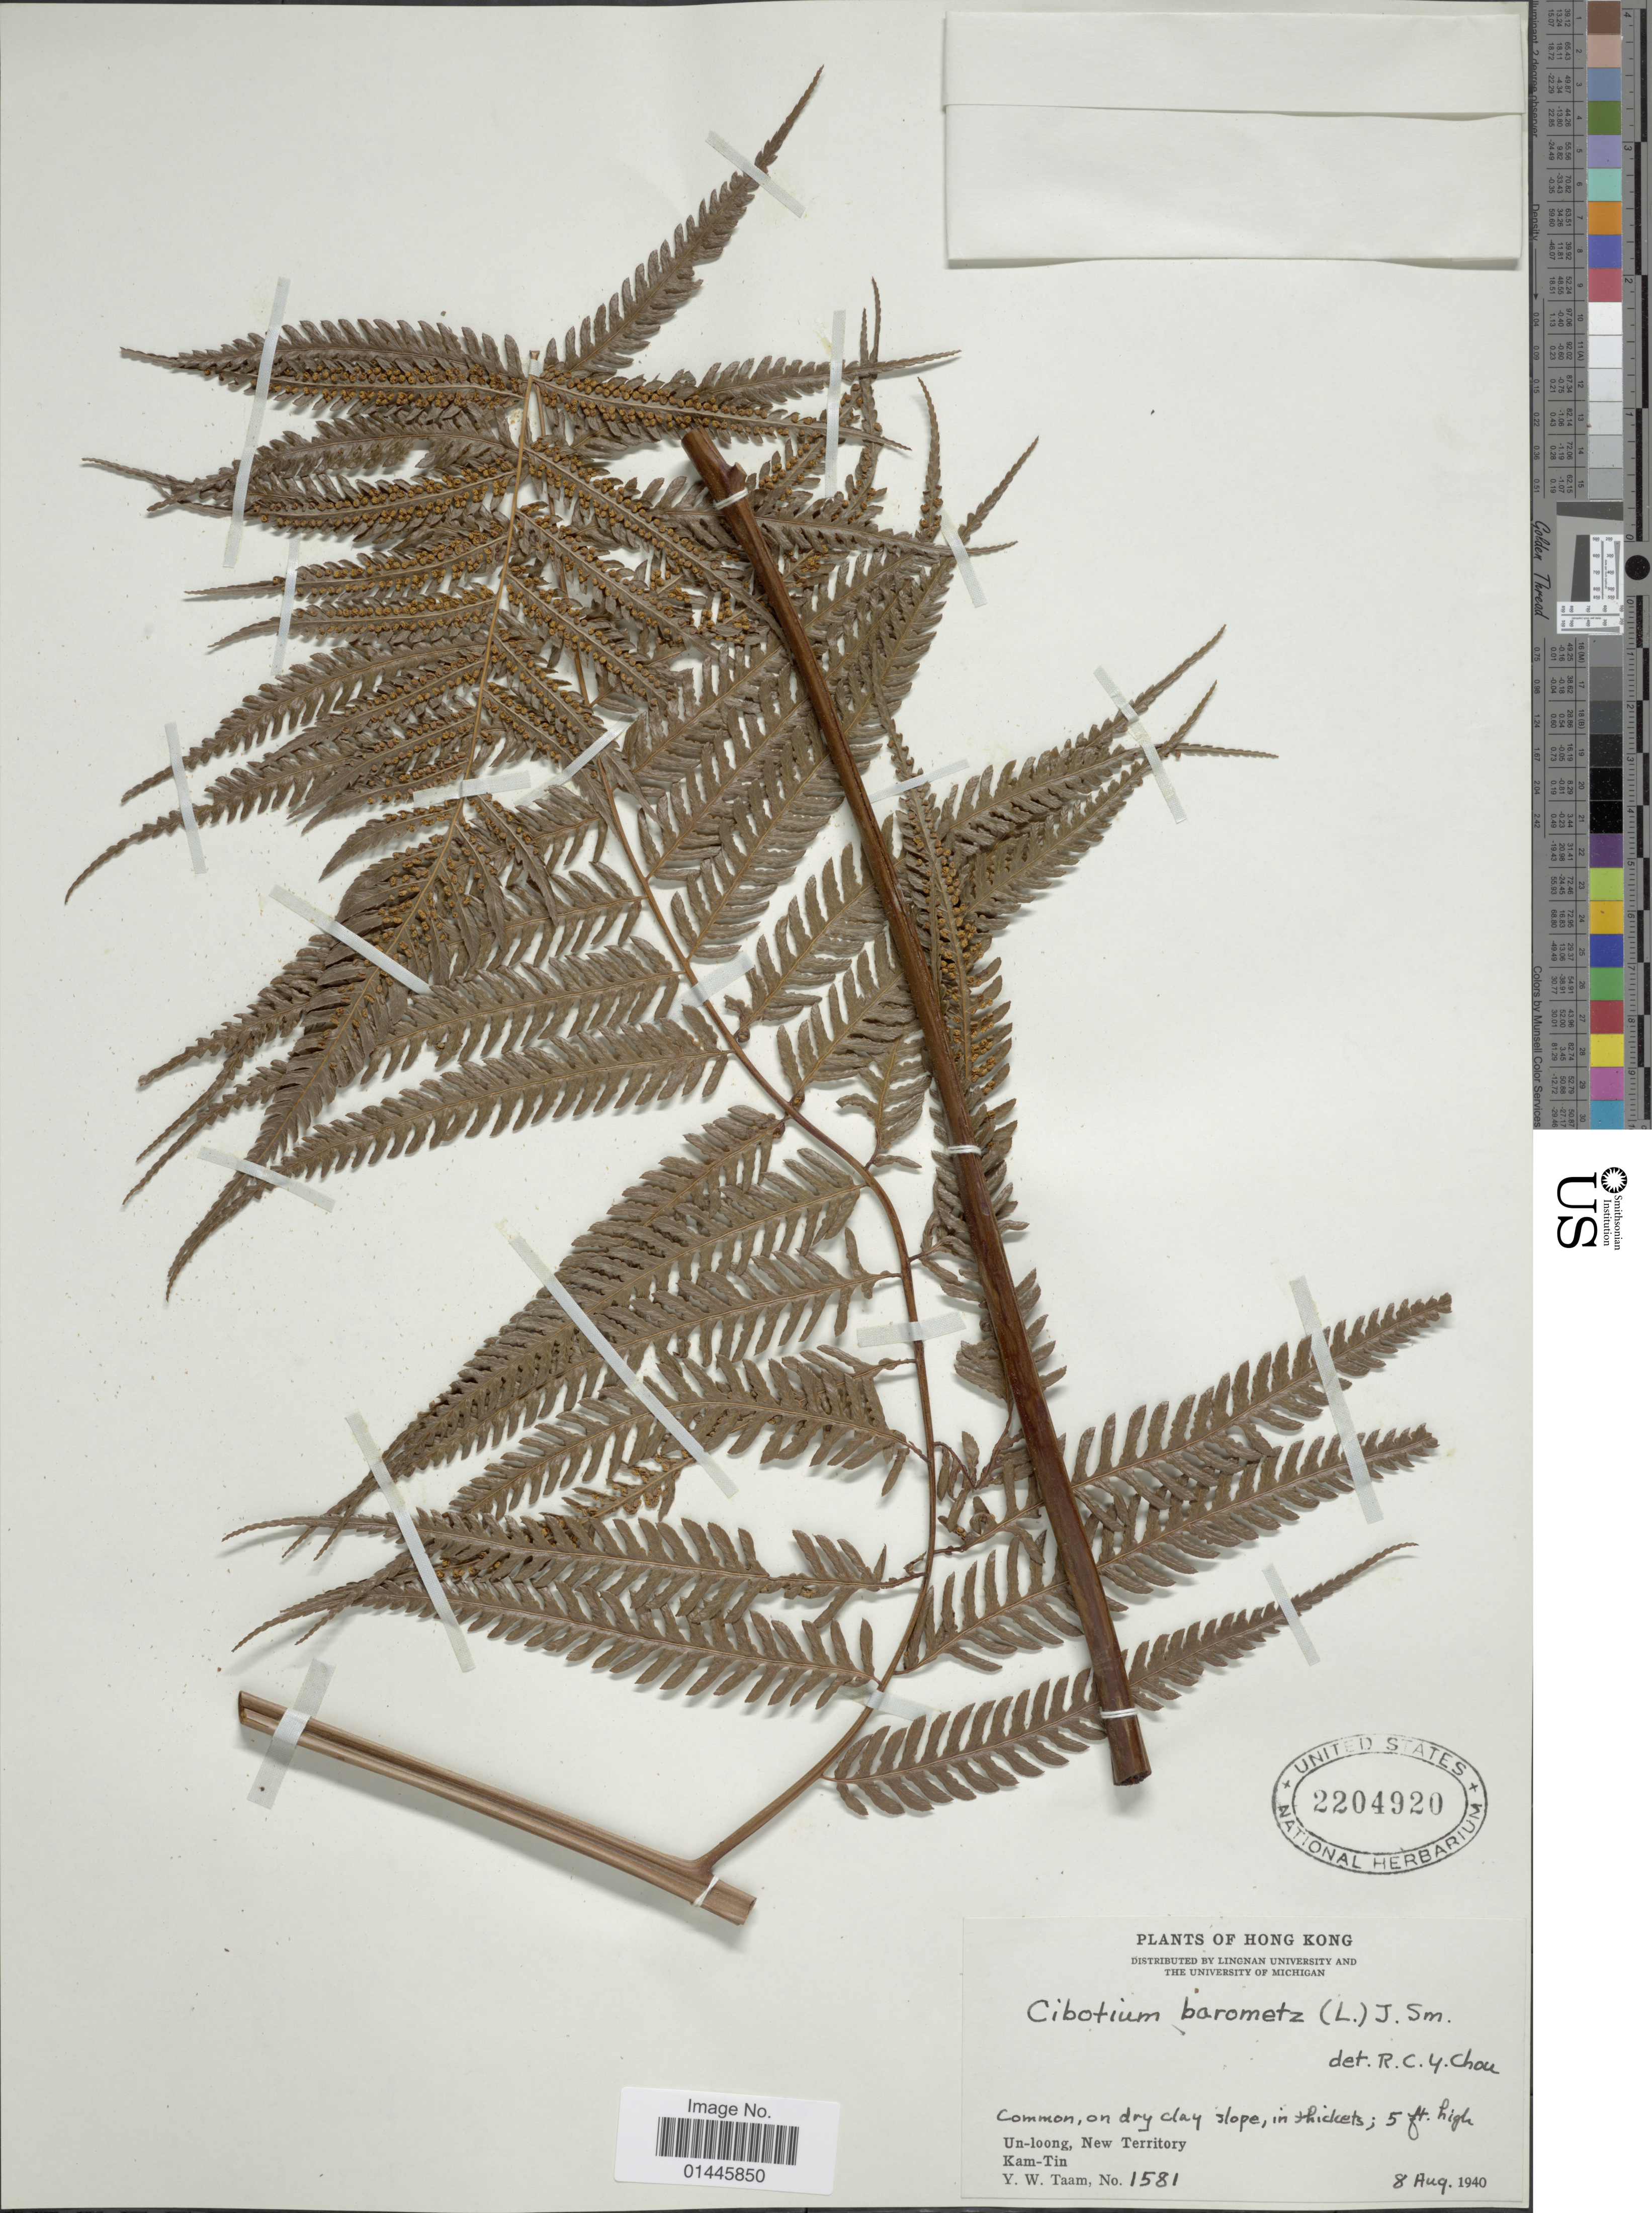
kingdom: Plantae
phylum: Tracheophyta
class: Polypodiopsida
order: Cyatheales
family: Cibotiaceae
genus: Cibotium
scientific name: Cibotium barometz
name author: (L.) J. Sm.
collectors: Y. W. Taam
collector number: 1581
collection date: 1940-08-08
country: China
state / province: Hong Kong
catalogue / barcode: US 2204920